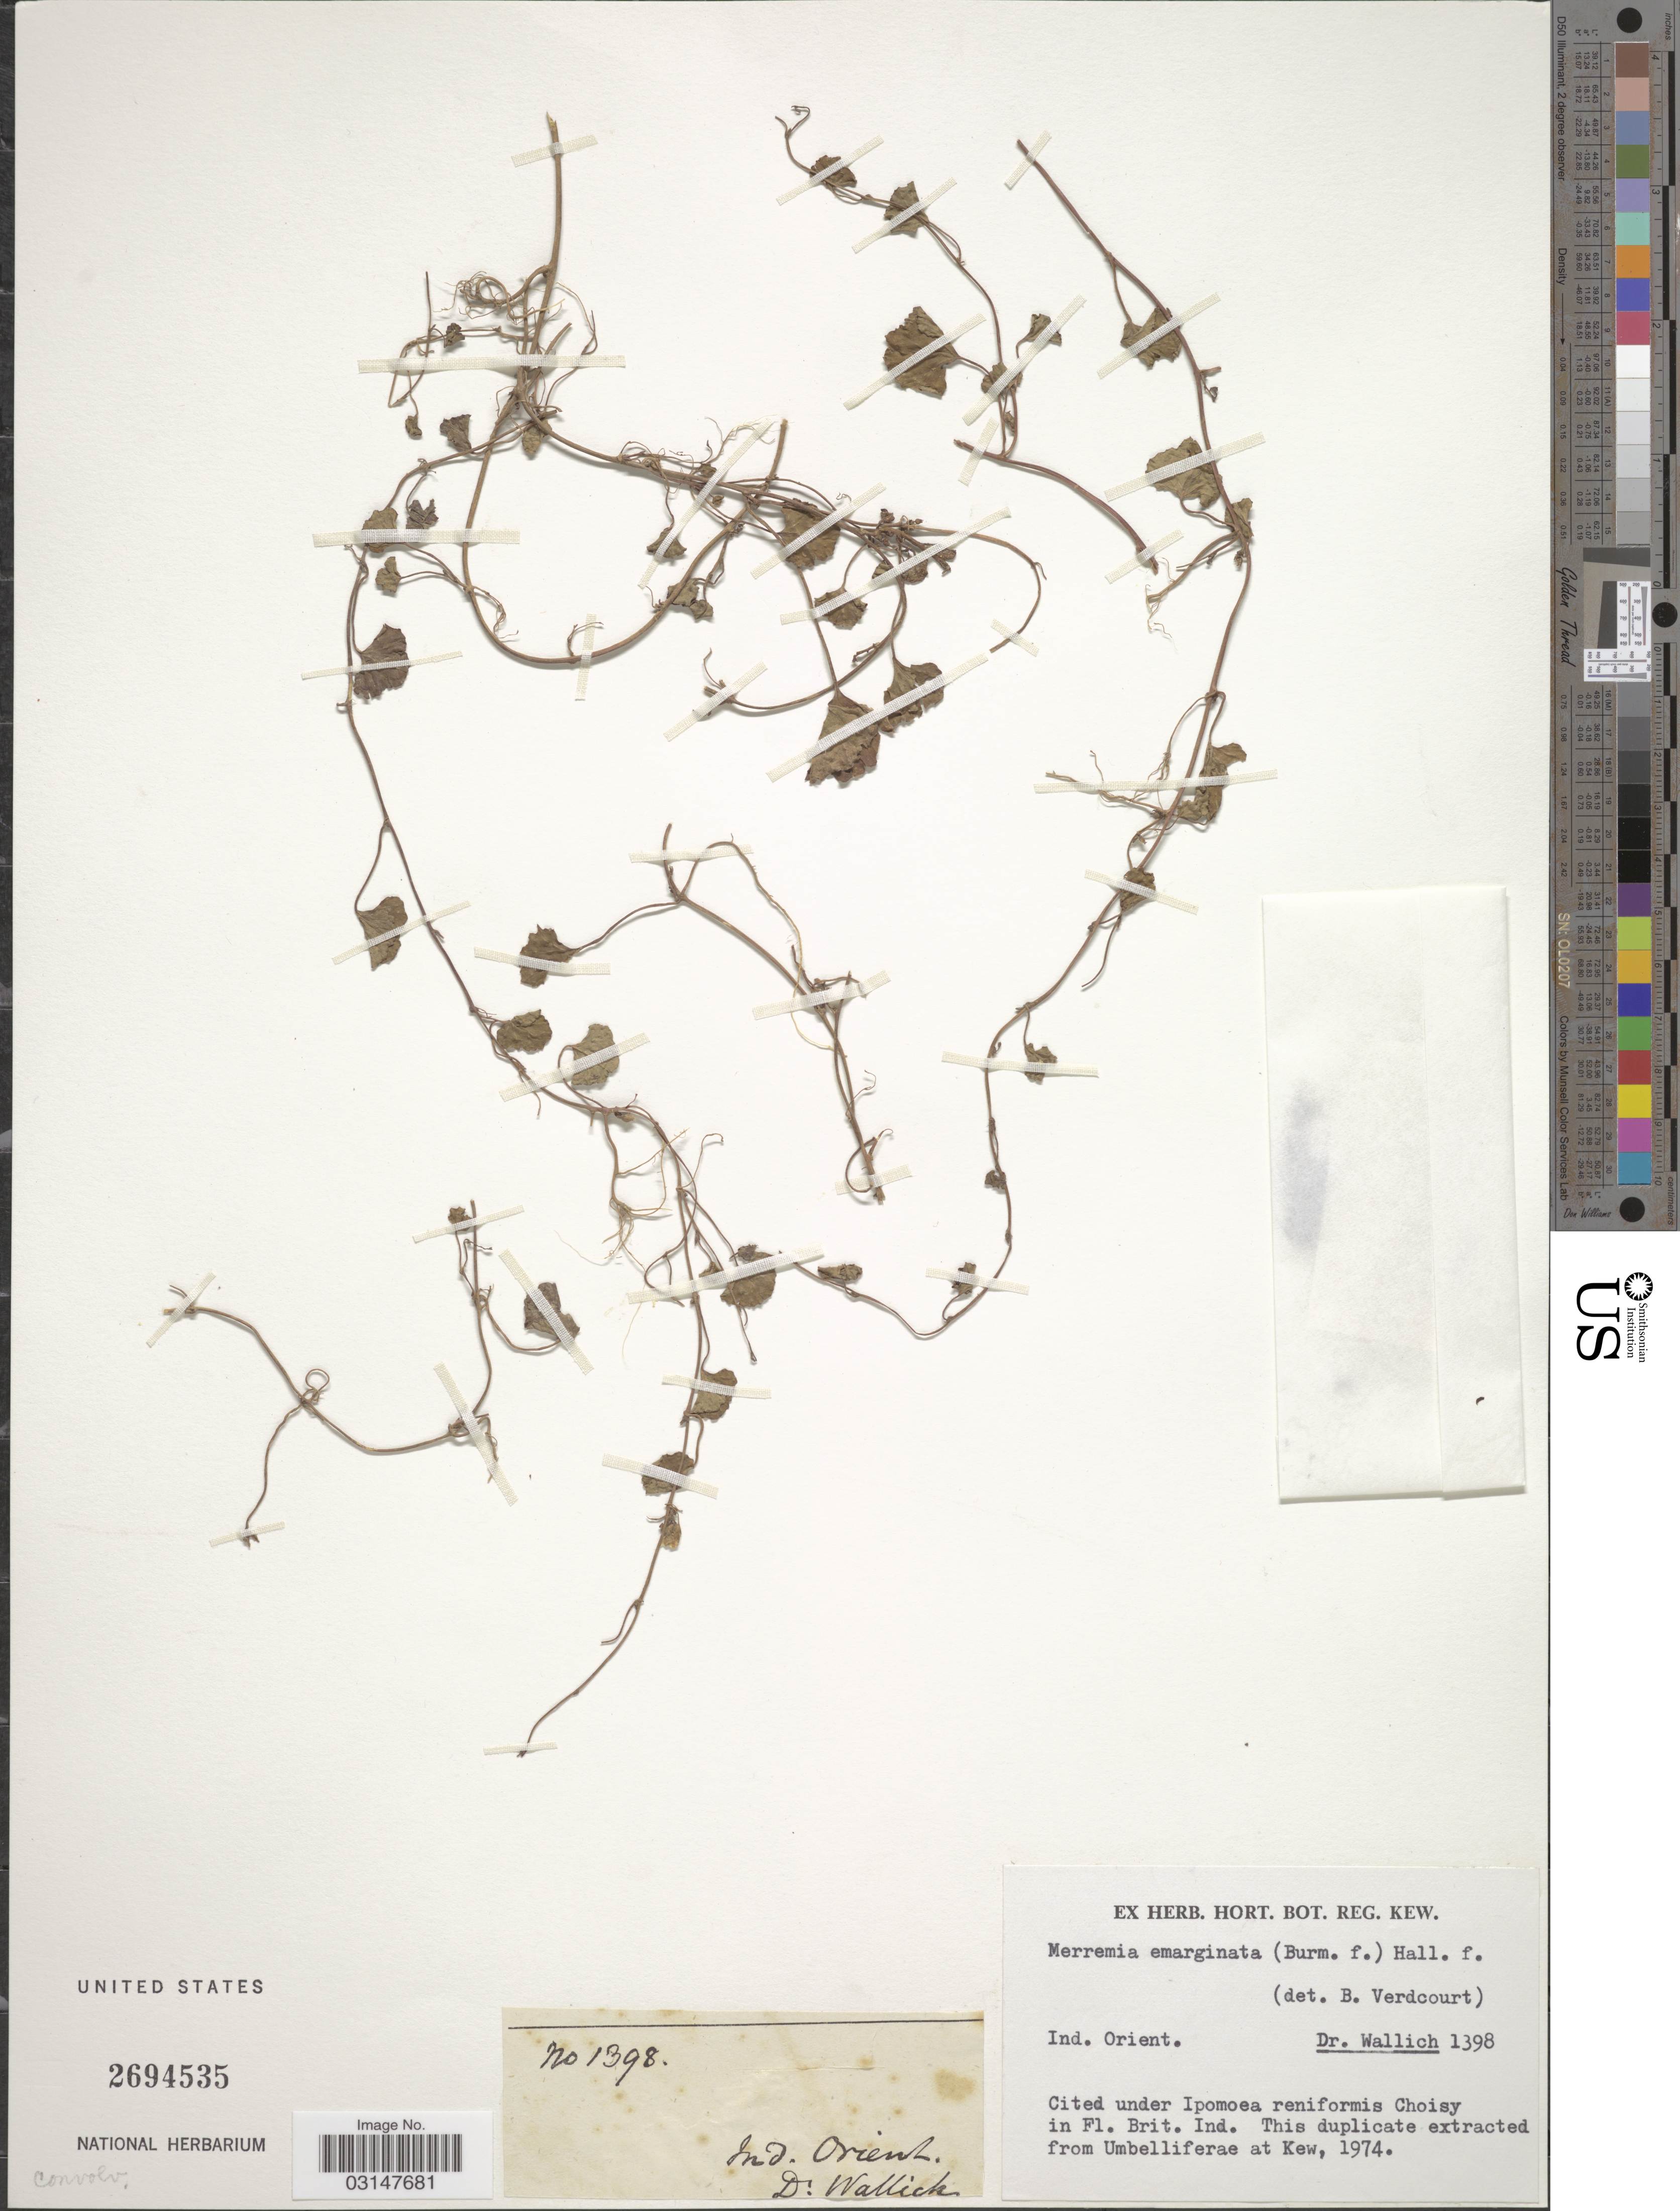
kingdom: Plantae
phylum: Tracheophyta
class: Magnoliopsida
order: Solanales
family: Convolvulaceae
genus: Merremia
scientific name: Merremia emarginata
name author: (Burm. f.) Hallier f.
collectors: Wallich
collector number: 1398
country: India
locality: Ind. Orient.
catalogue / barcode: US 2694535